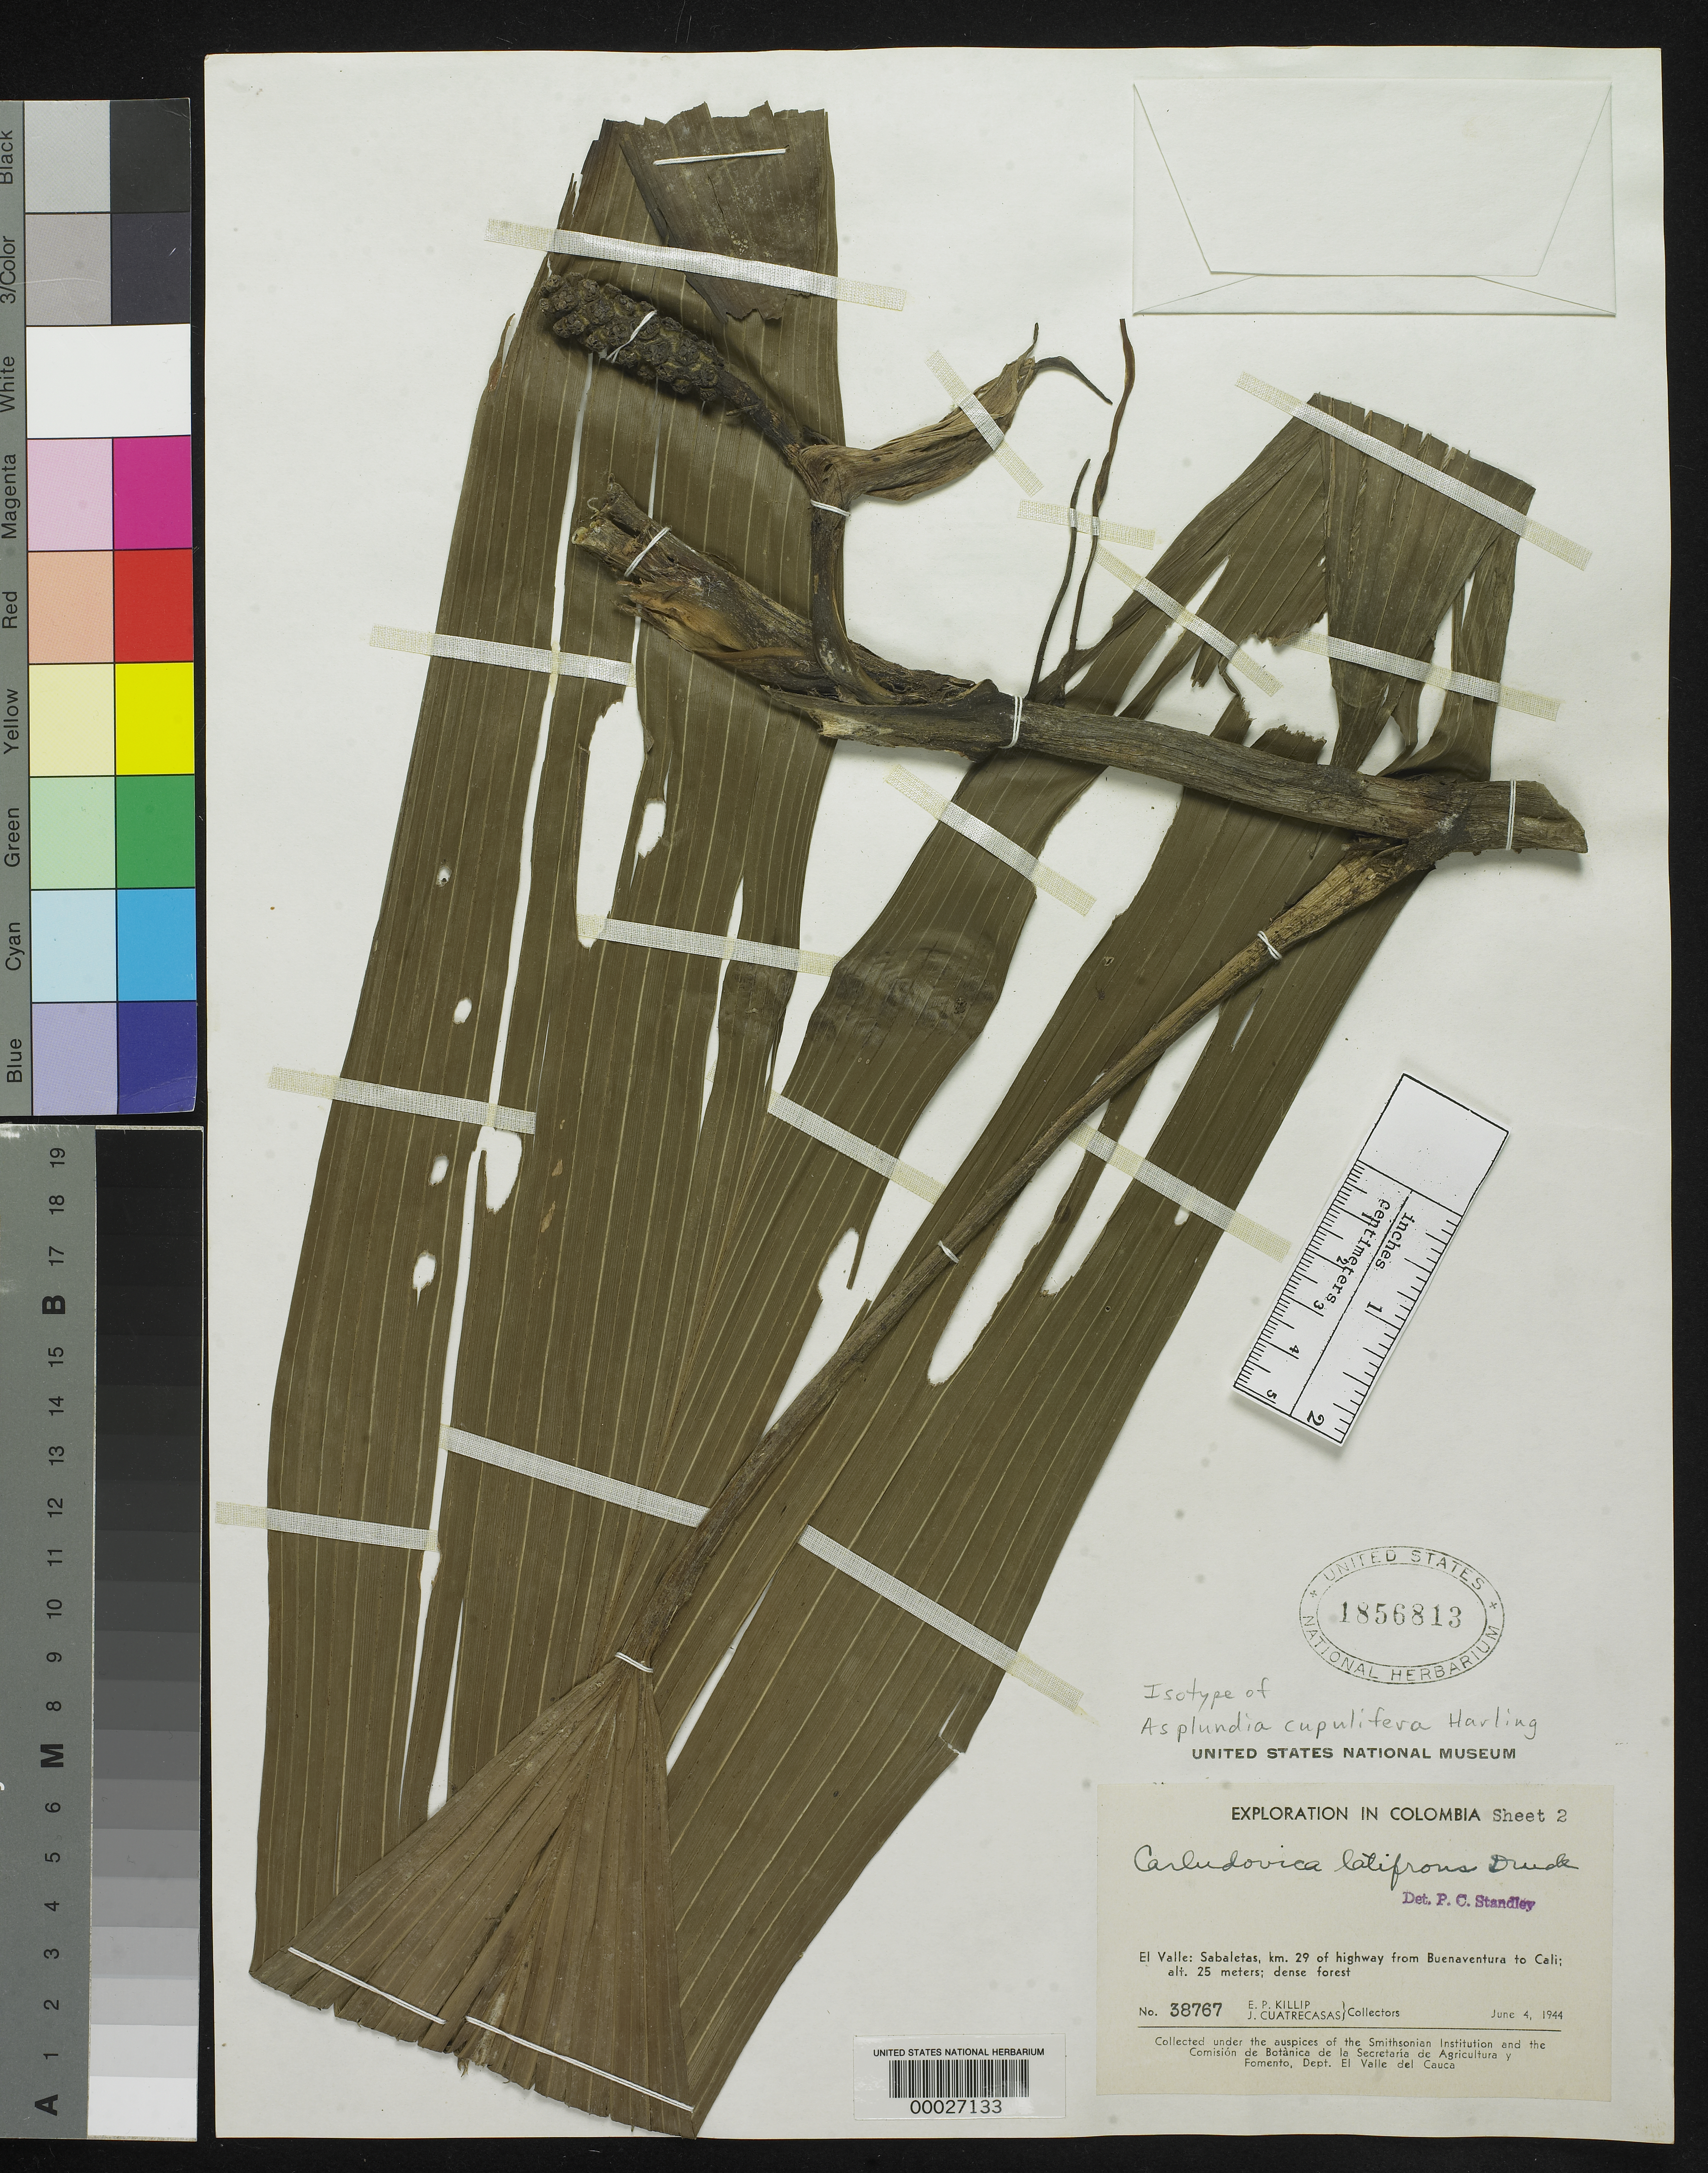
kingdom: Plantae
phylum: Tracheophyta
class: Liliopsida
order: Pandanales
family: Cyclanthaceae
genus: Asplundia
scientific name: Asplundia cupulifera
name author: Harling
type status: Isotype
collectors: E. P. Killip & J. Cuatrecasas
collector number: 38767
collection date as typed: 04 Jun 1944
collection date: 1944-06-04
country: Colombia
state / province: Valle del Cauca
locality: Sabaletas,on highway from Buena Ventura to Cali.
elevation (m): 25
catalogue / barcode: US 1856813